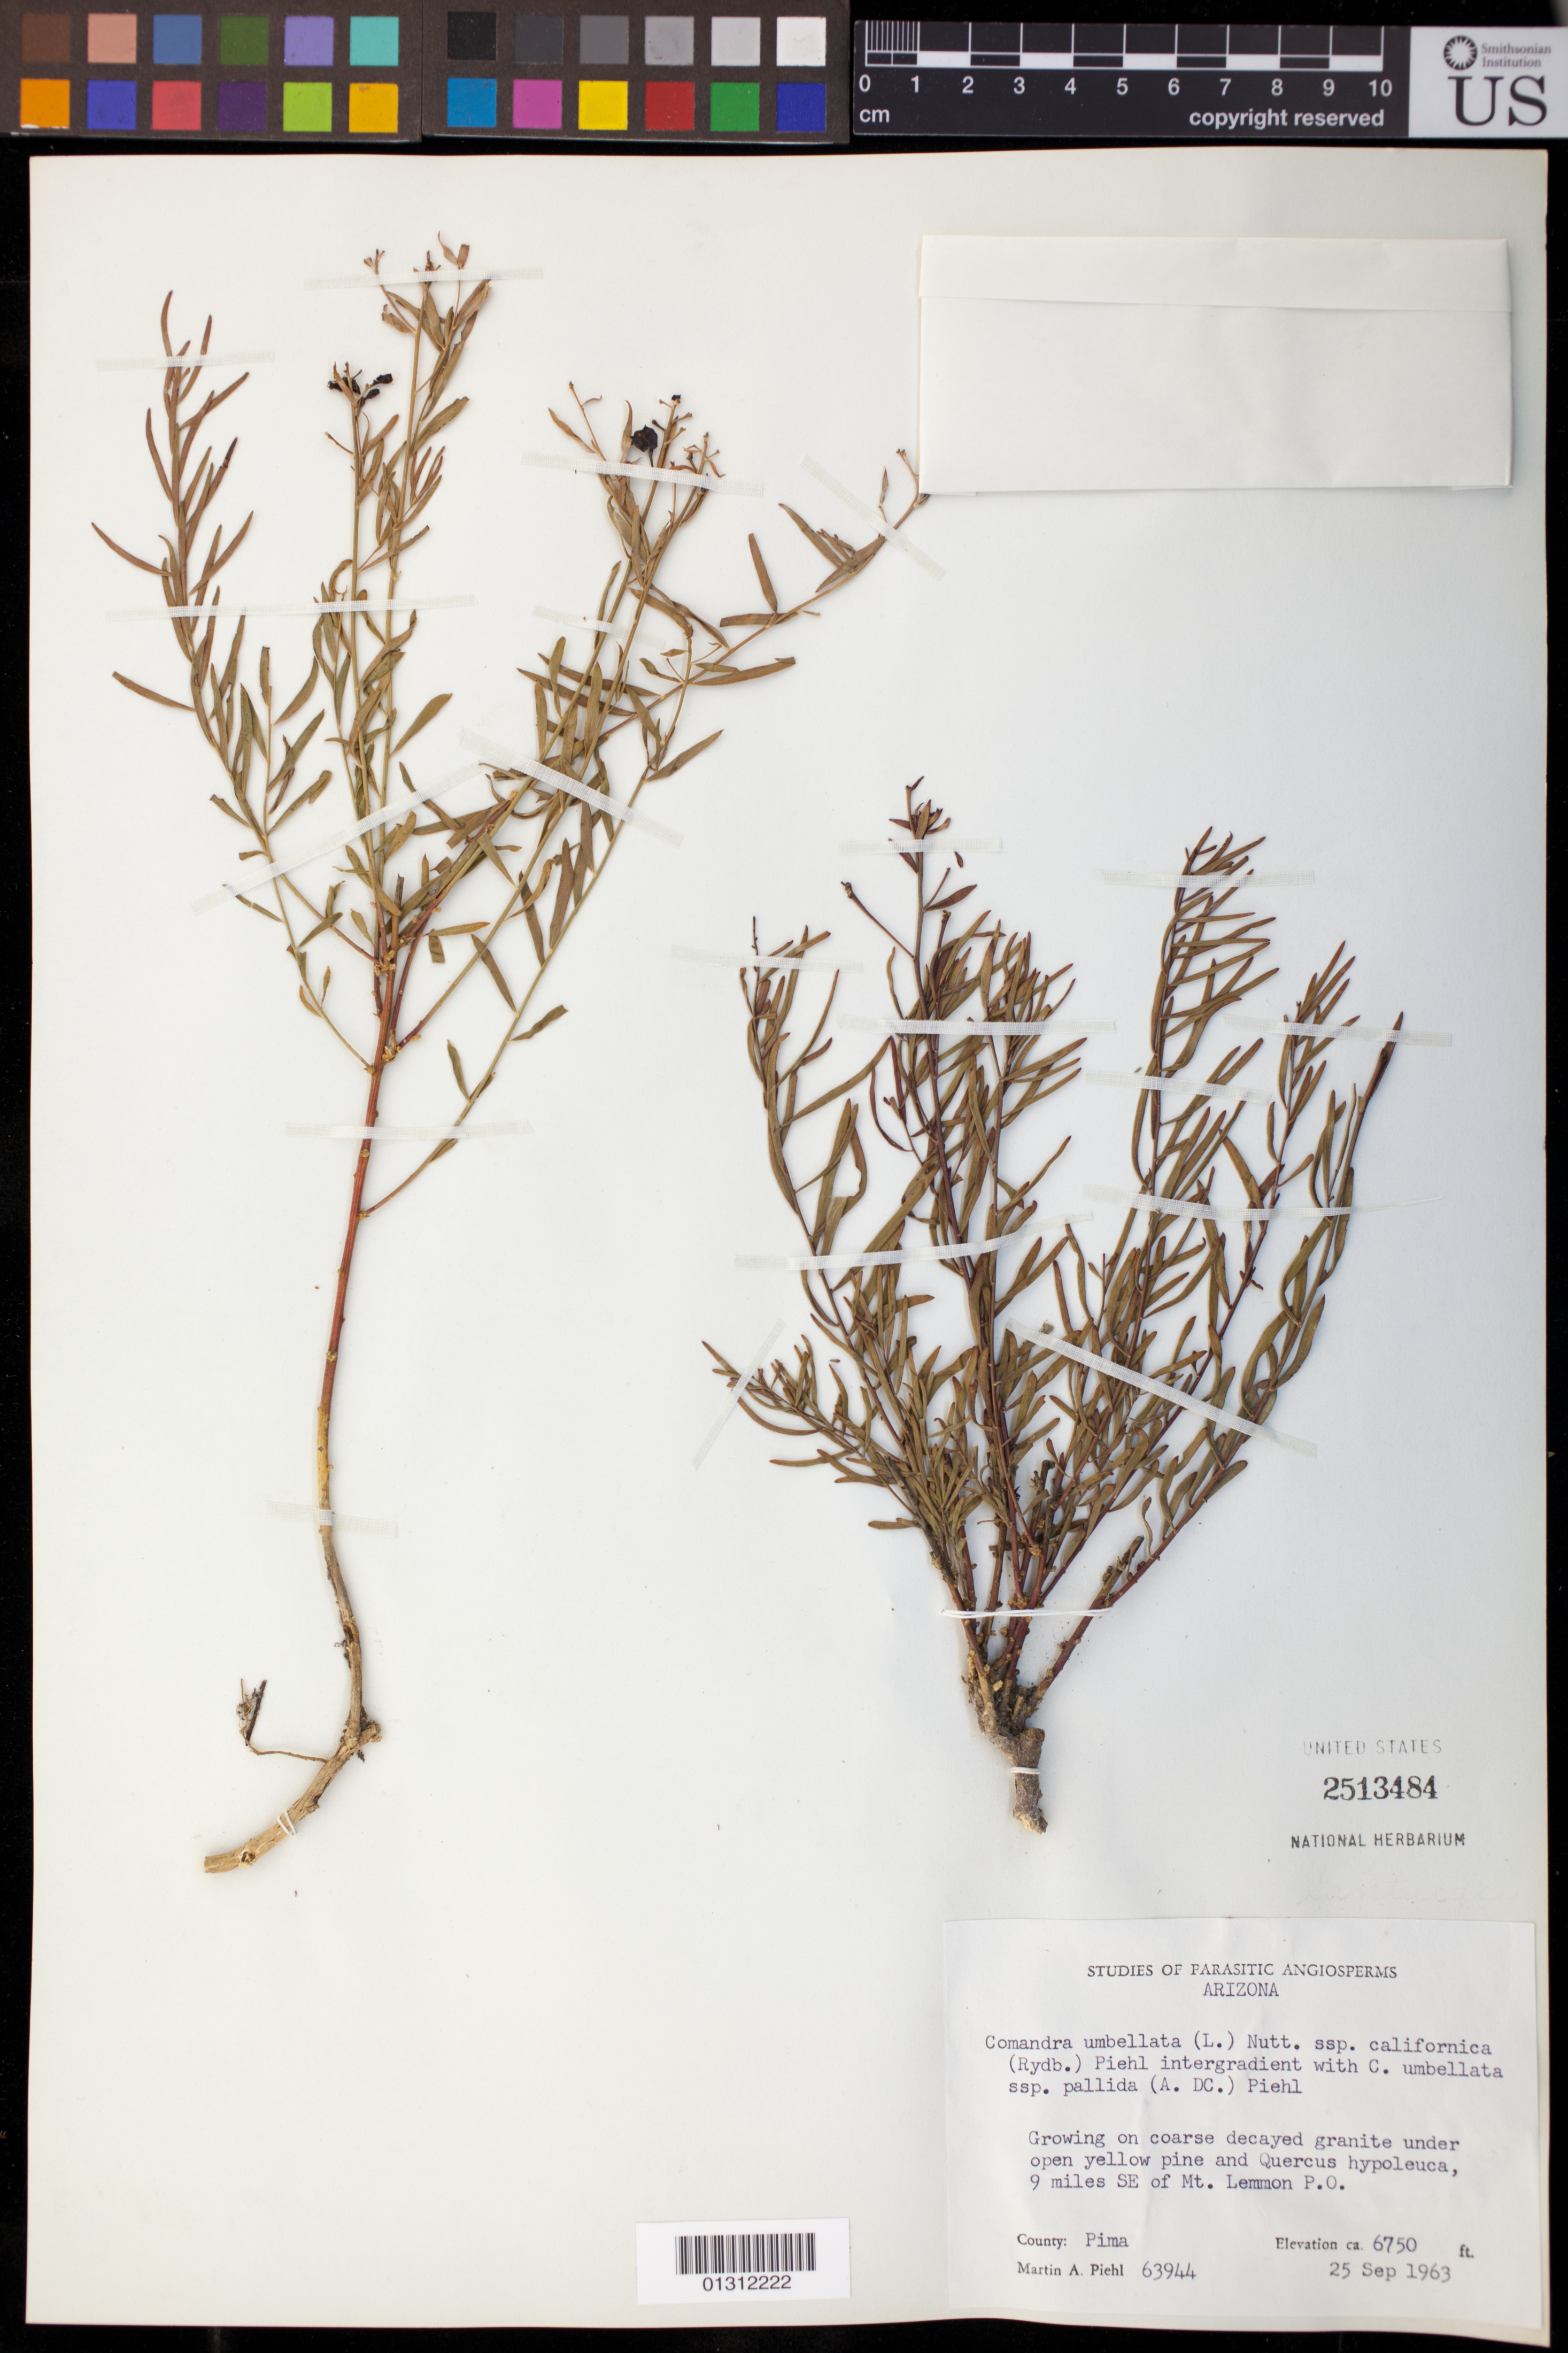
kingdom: Plantae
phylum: Tracheophyta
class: Magnoliopsida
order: Santalales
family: Comandraceae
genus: Comandra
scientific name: Comandra umbellata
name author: (L.) Nutt.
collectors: M. Piehl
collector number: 63944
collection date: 1963-09-25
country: United States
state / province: Arizona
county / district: Pima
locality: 9 miles SE of Mt. Lemmon P.O.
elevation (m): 2057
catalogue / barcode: US 2513484